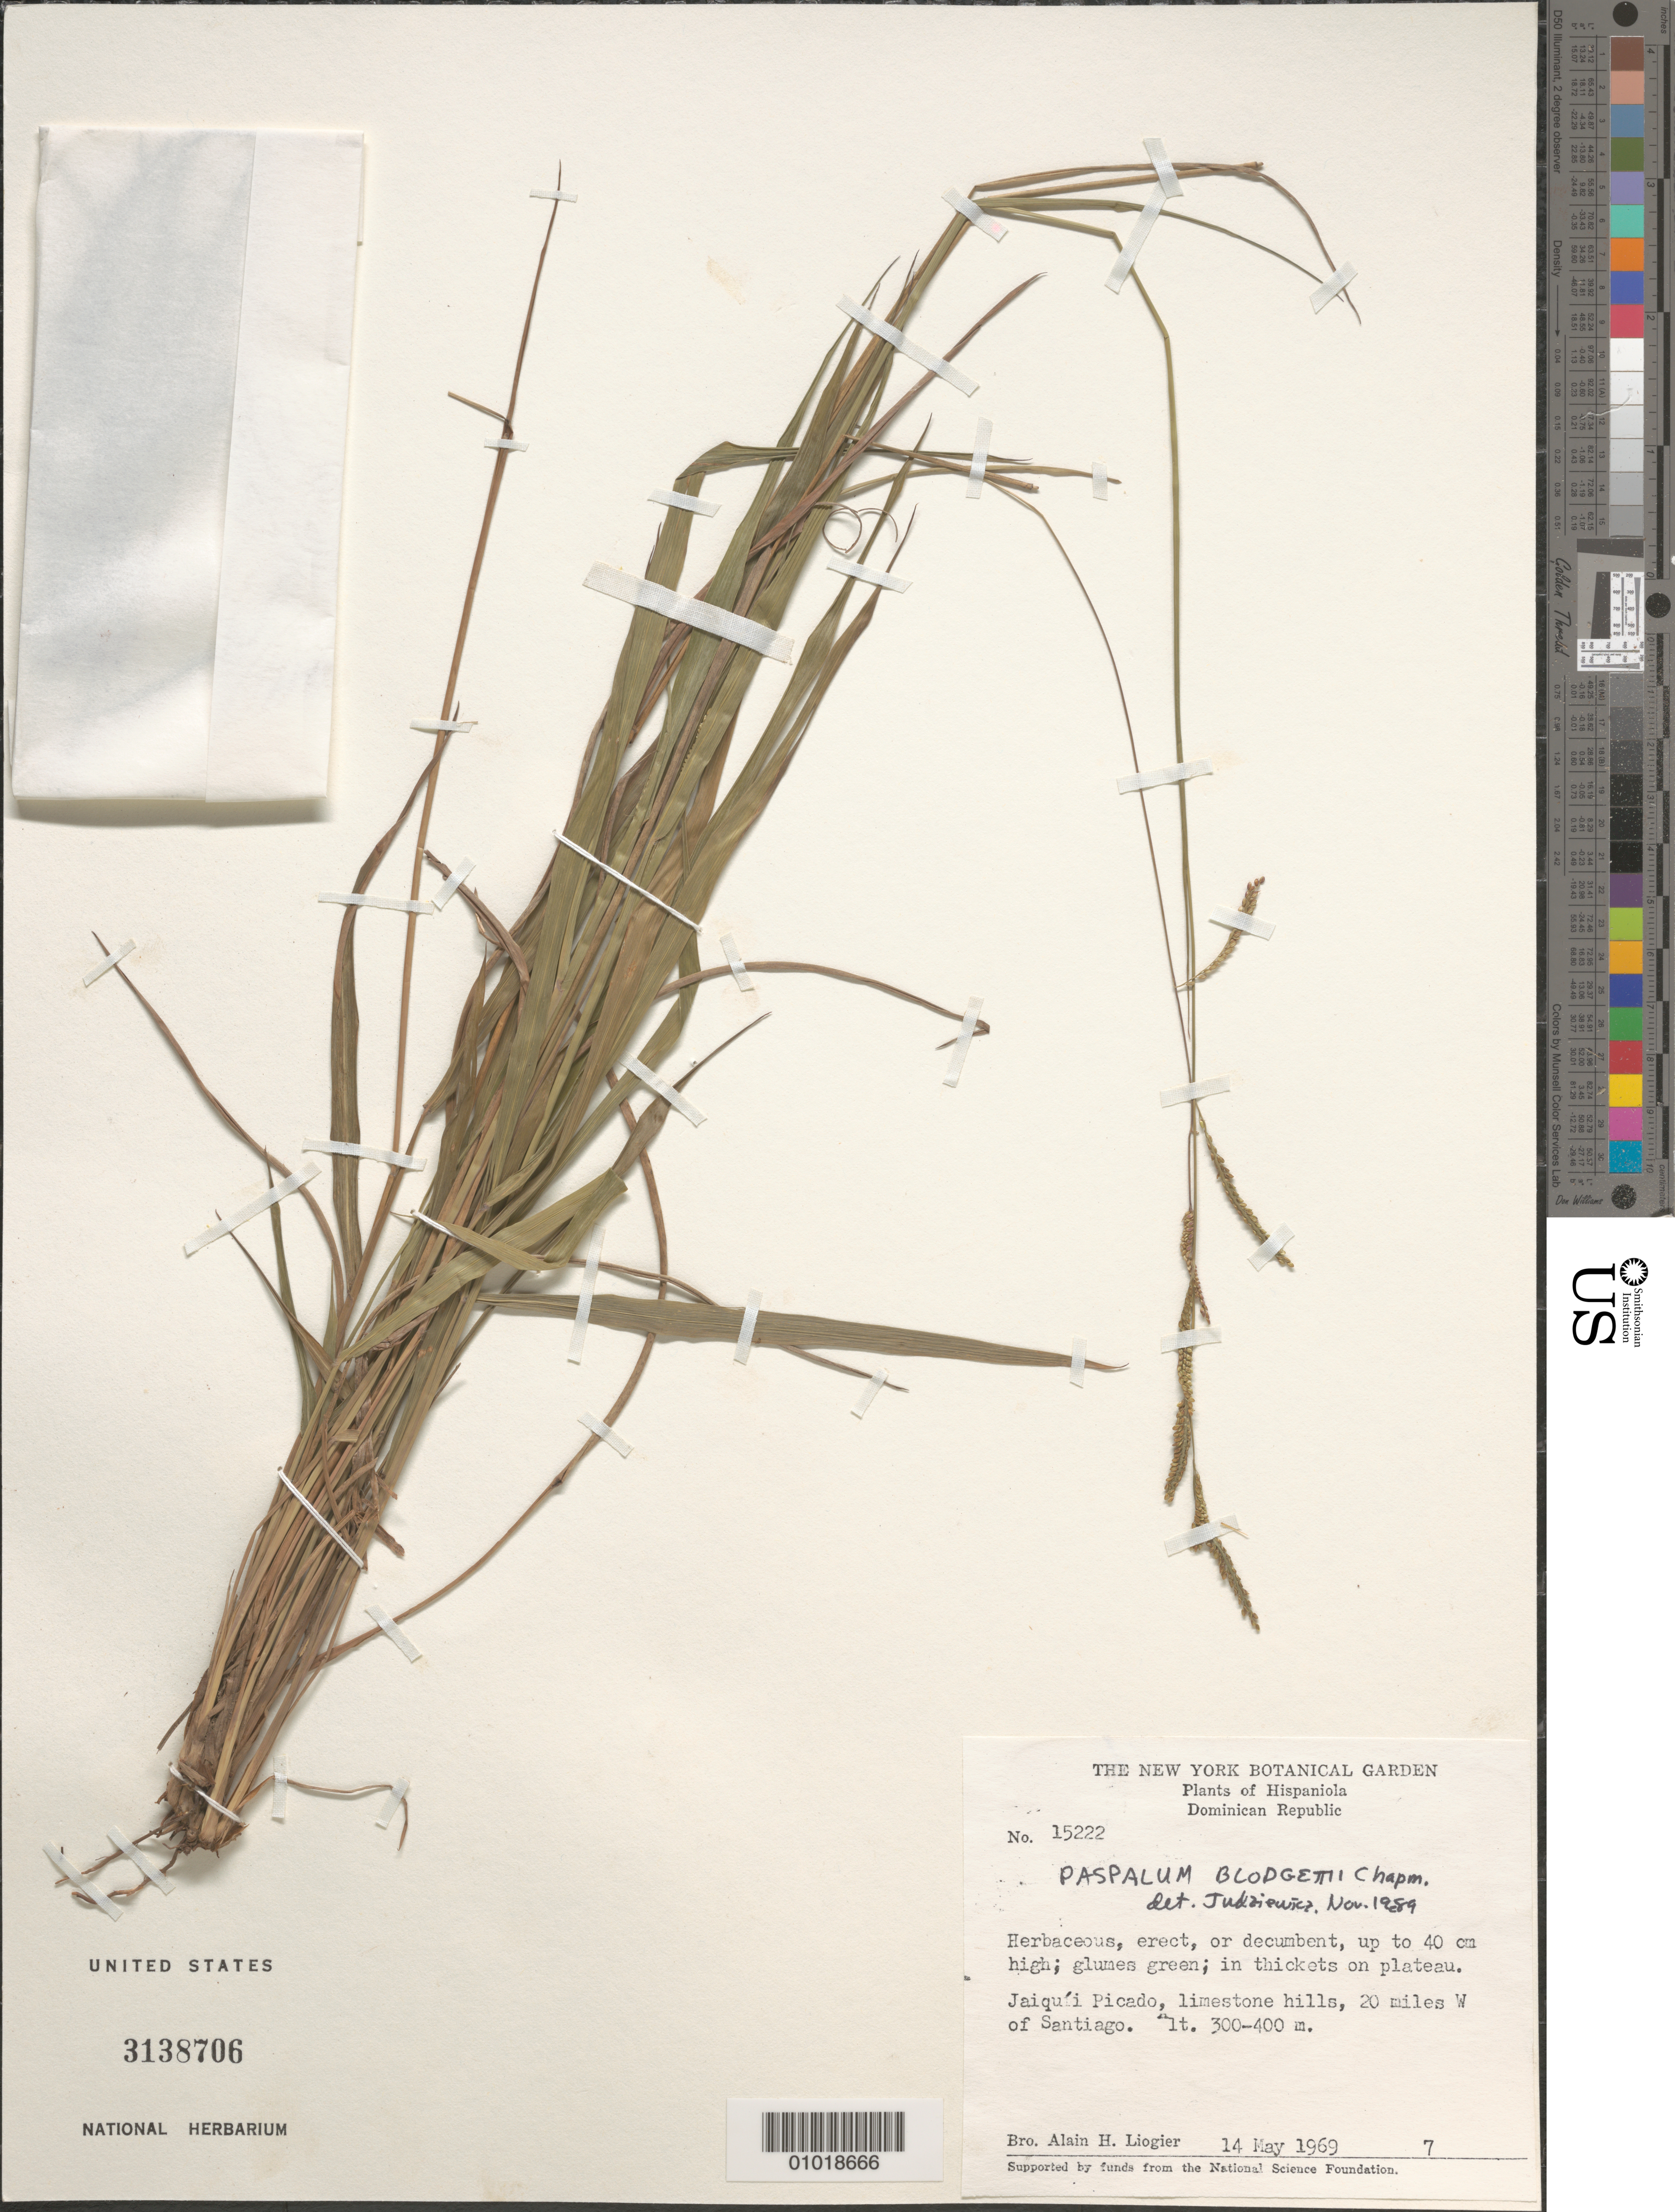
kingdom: Plantae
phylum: Tracheophyta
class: Liliopsida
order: Poales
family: Poaceae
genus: Paspalum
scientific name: Paspalum blodgettii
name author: Chapm.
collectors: A. H. Liogier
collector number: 15222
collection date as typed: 14 May 1969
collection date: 1969-05-14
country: Dominican Republic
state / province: Santiago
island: Hispaniola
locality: Jaiqui Picado, limestone hills, 20 m W of Santiago.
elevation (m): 300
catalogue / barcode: US 3138706